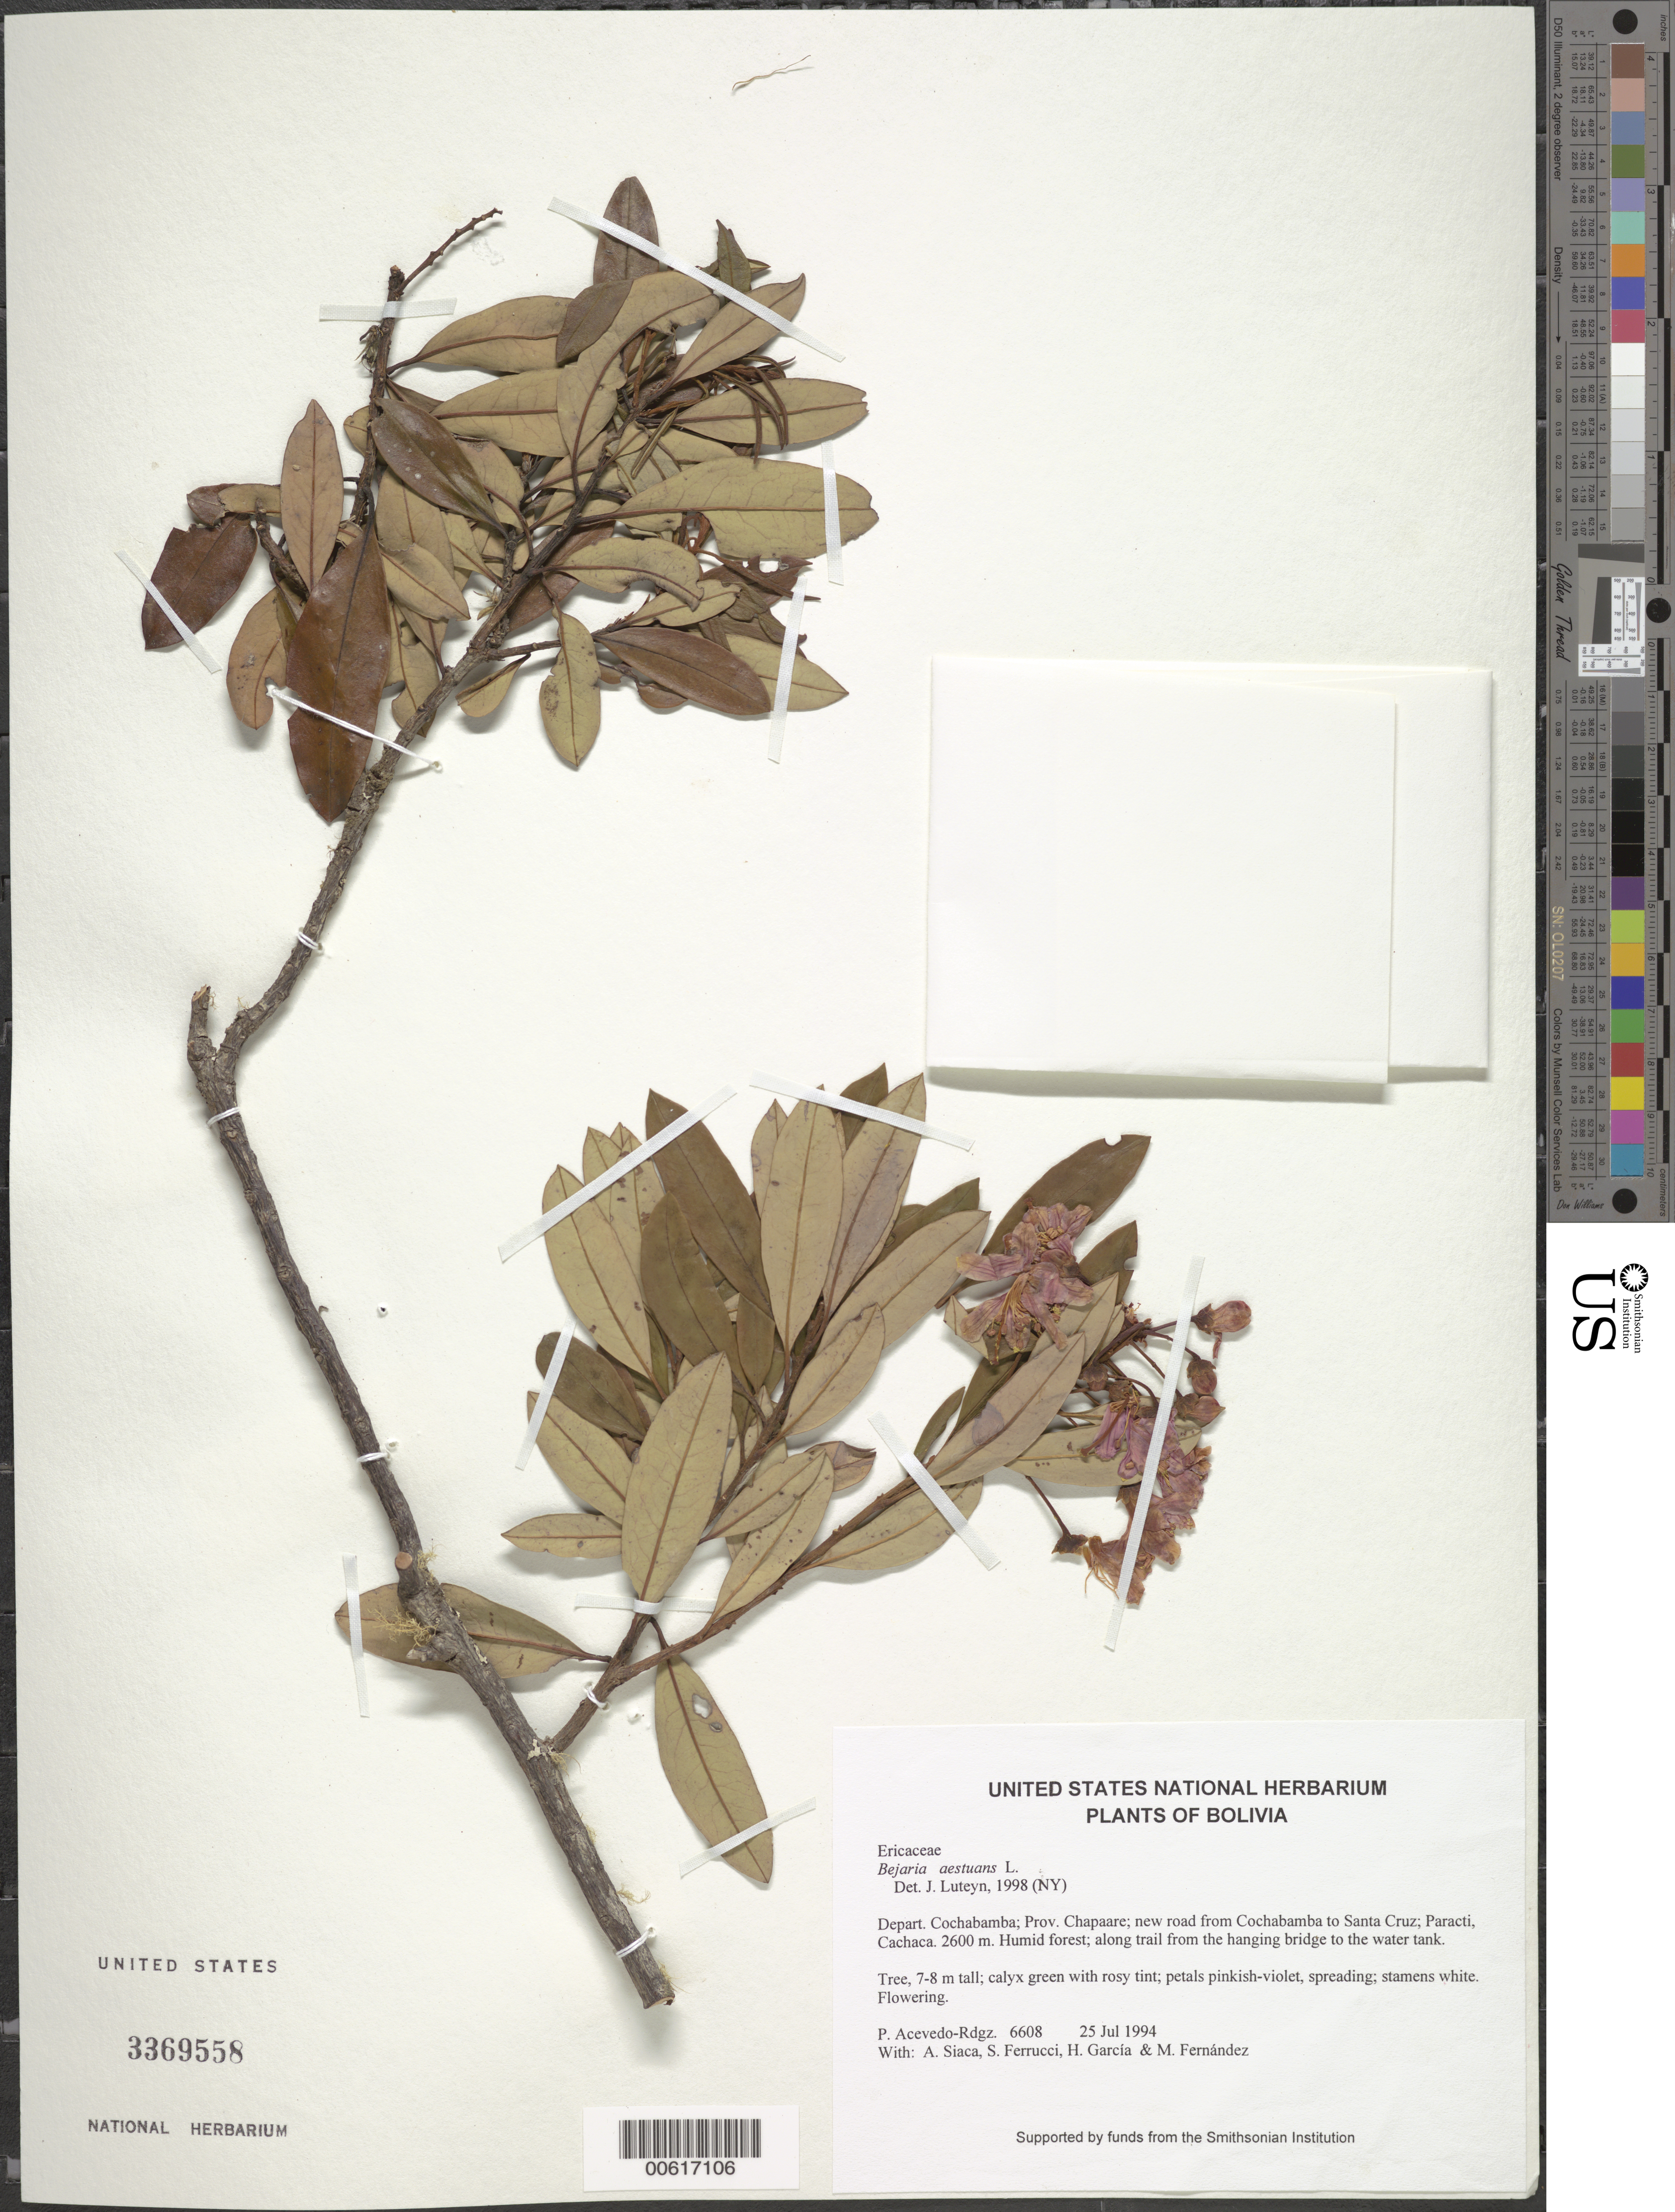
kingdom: Plantae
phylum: Tracheophyta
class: Magnoliopsida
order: Ericales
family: Ericaceae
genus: Befaria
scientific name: Befaria aestuans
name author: Mutis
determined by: Luteyn, J. L.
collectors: P. Acevedo-Rodr., A. Siaca, S. Ferrucci, H. Garcia & M. Fernández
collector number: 6608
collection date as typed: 25 Jul 1994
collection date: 1994-07-25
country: Bolivia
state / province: Cochabamba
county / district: Chapaare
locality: Depart. Cochabamba; Prov. Chapaare; new road from Cochabamba to Santa Cruz; Paracti, Cachaca.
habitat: Humid forest; along trail from the hanging bridge to the water tank.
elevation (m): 2600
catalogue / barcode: US 3369558